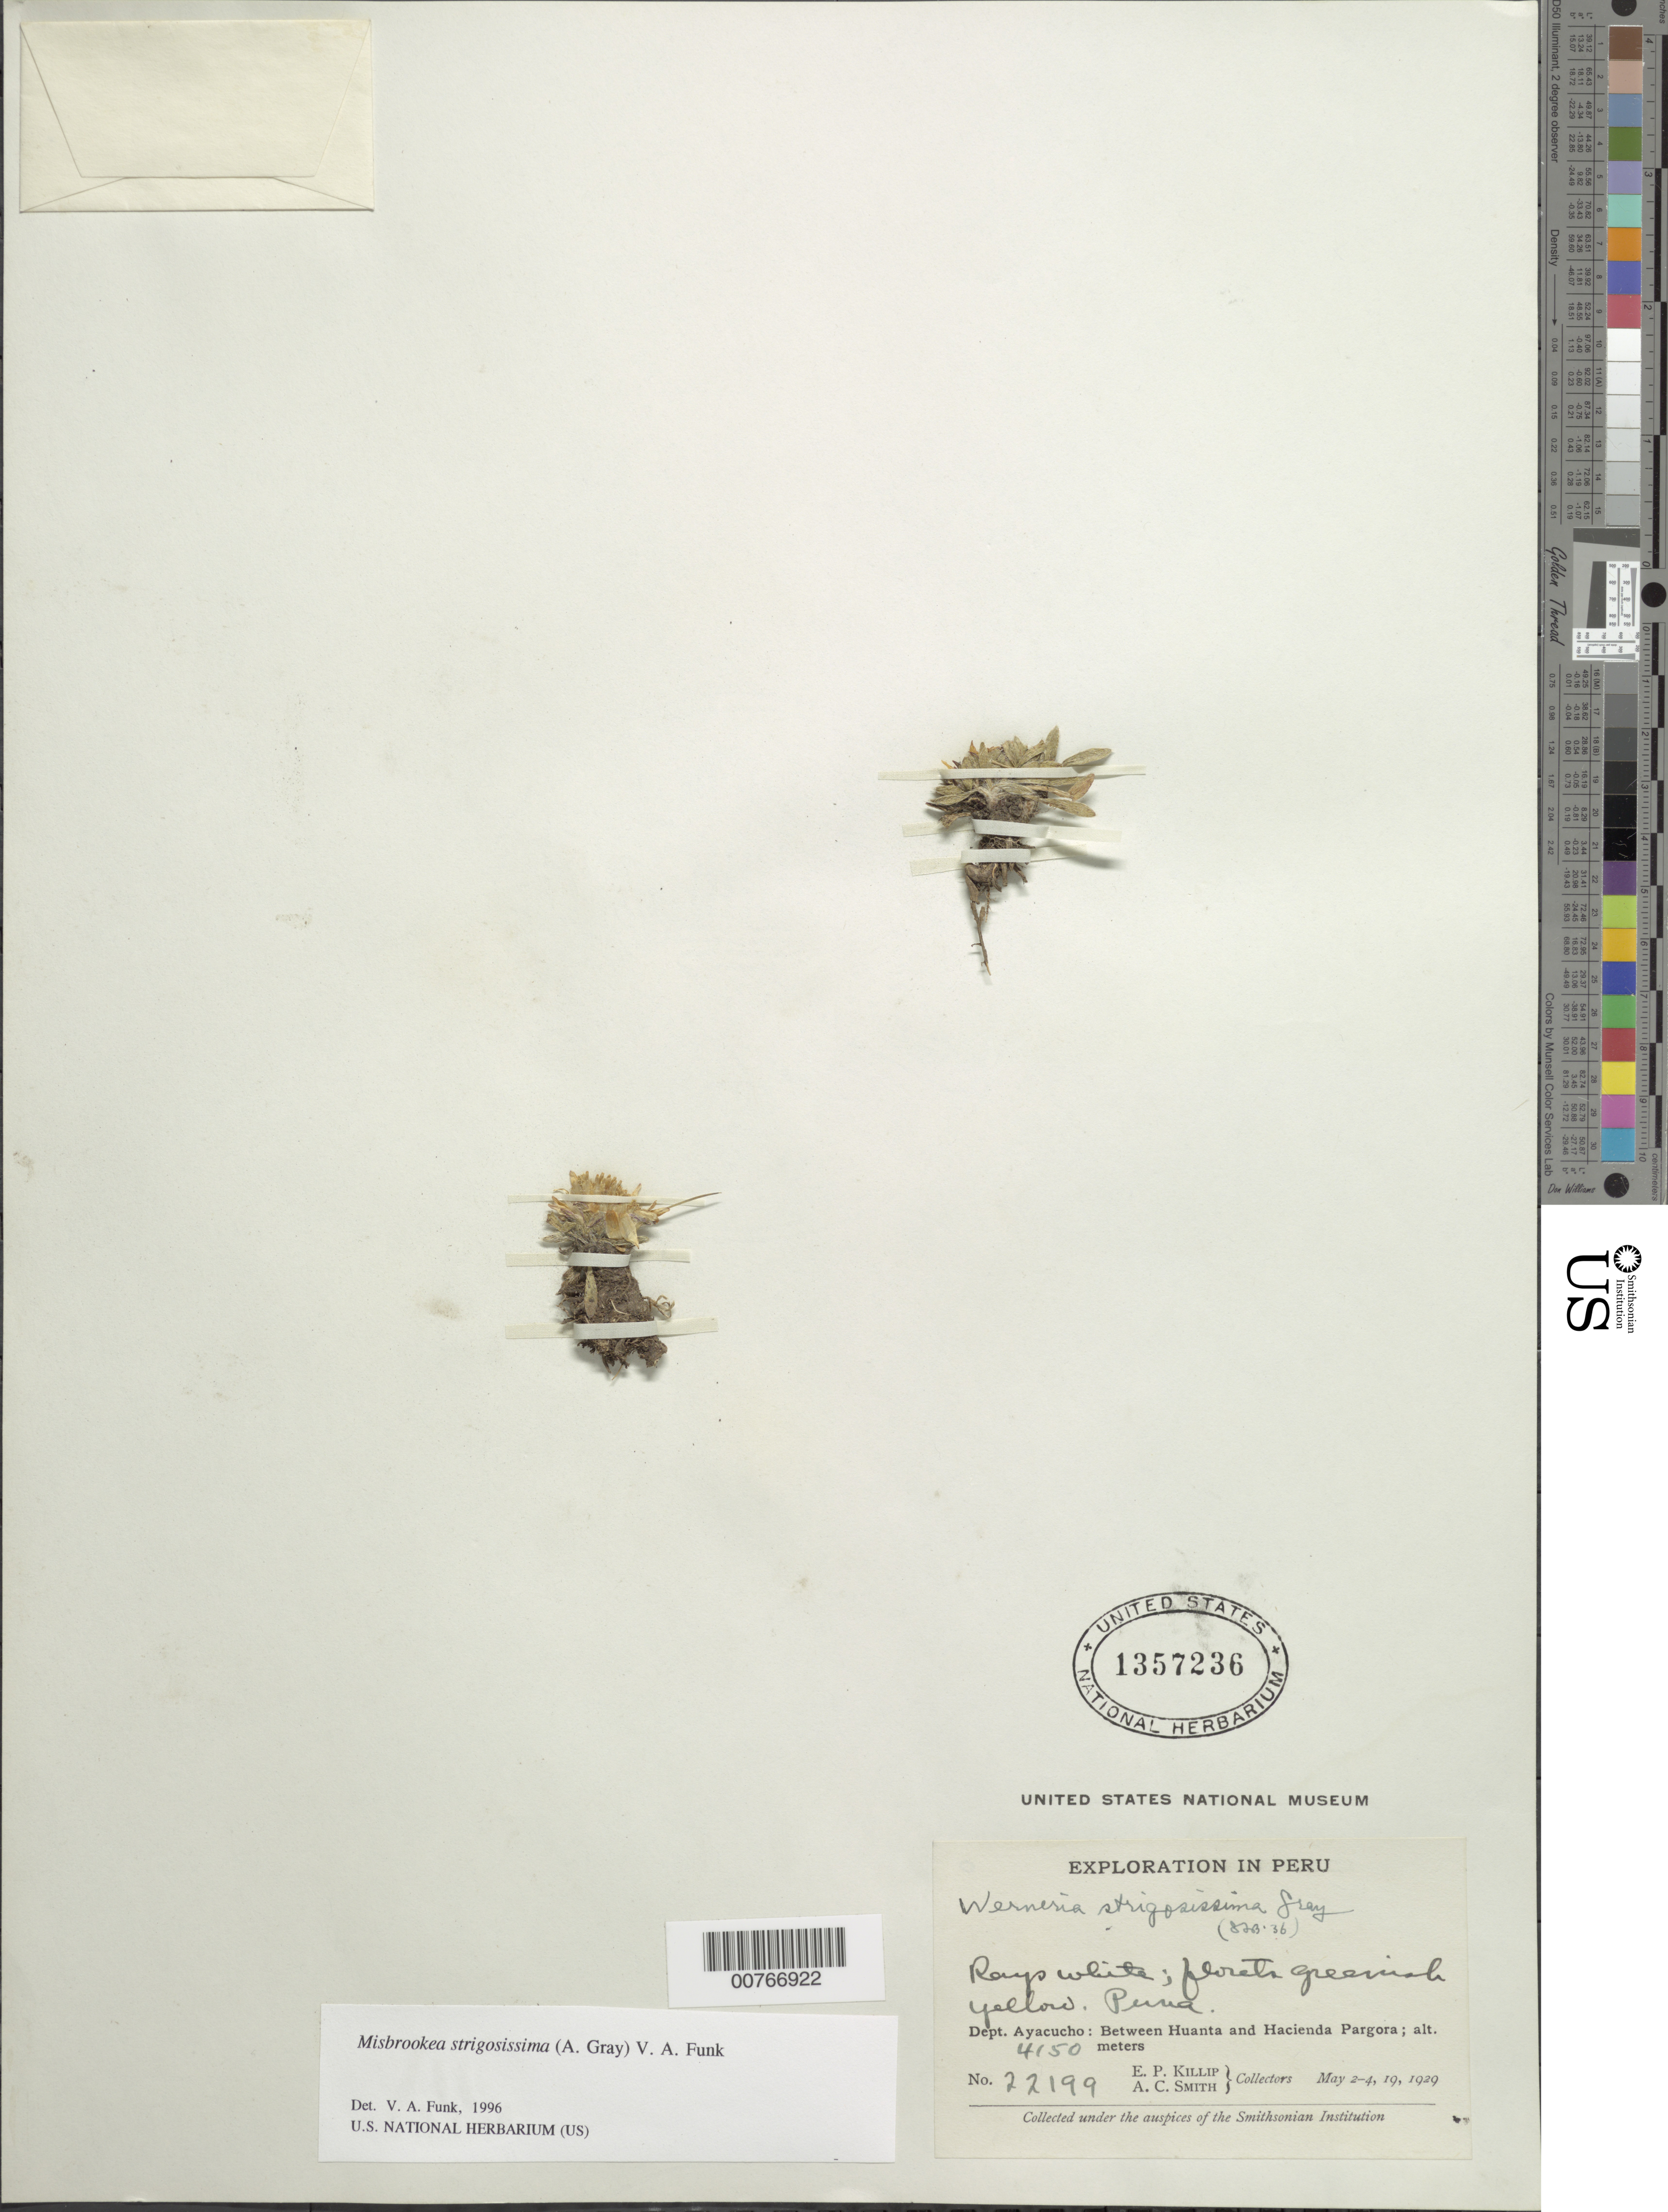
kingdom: Plantae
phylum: Tracheophyta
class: Magnoliopsida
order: Asterales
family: Asteraceae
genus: Misbrookea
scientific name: Misbrookea strigosissima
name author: (A. Gray) V.A. Funk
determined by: Funk, Vicki A., (BOT), Smithsonian Institution - National Museum of Natural History (UNITED STATES)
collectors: E. P. Killip & A. C. Smith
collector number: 22199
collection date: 1929-05-02/1929-05-19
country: Peru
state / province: Ayacucho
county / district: Huanta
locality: Between Huanta and Hacienda Pargora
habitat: Puna.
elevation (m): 4150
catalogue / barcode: US 1357236